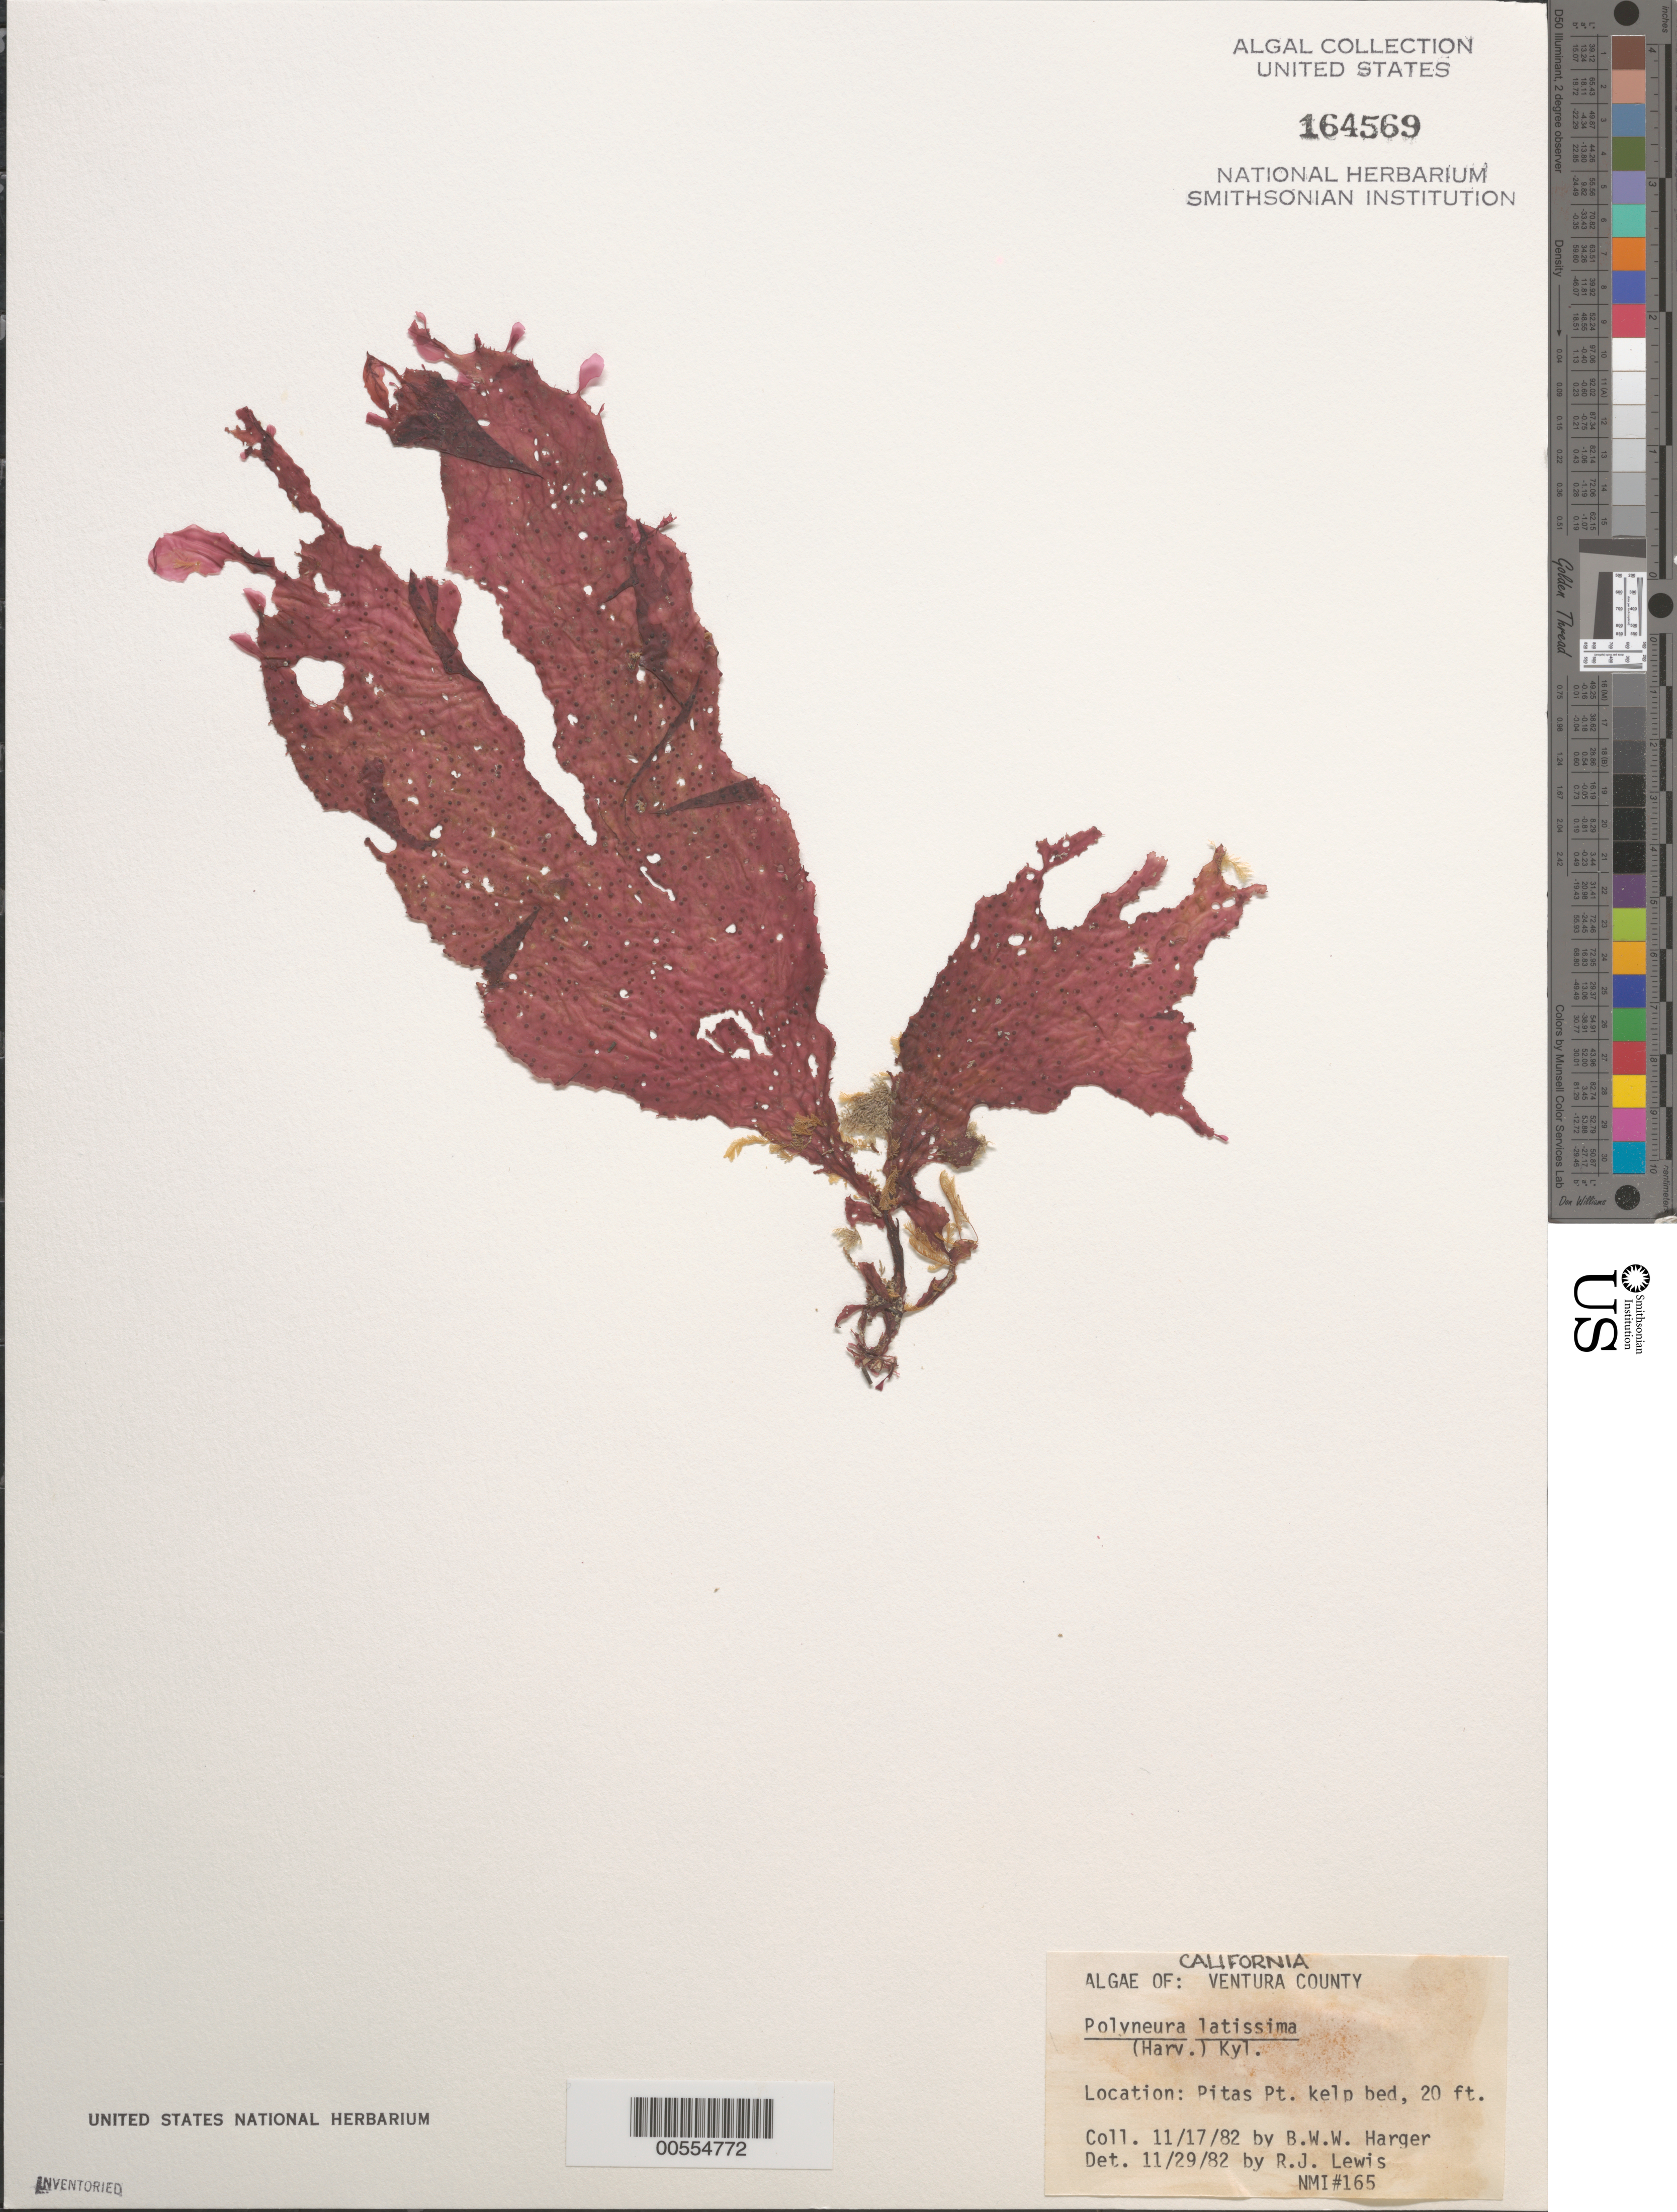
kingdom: Plantae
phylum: Rhodophyta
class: Florideophyceae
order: Ceramiales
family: Delesseriaceae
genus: Polyneura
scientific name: Polyneura latissima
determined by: Lewis, R. J.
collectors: B. W. Harger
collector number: NMI 165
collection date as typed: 17 Nov 1982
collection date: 1982-11-17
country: United States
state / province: California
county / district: Ventura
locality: Pitas Point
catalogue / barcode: US 164569